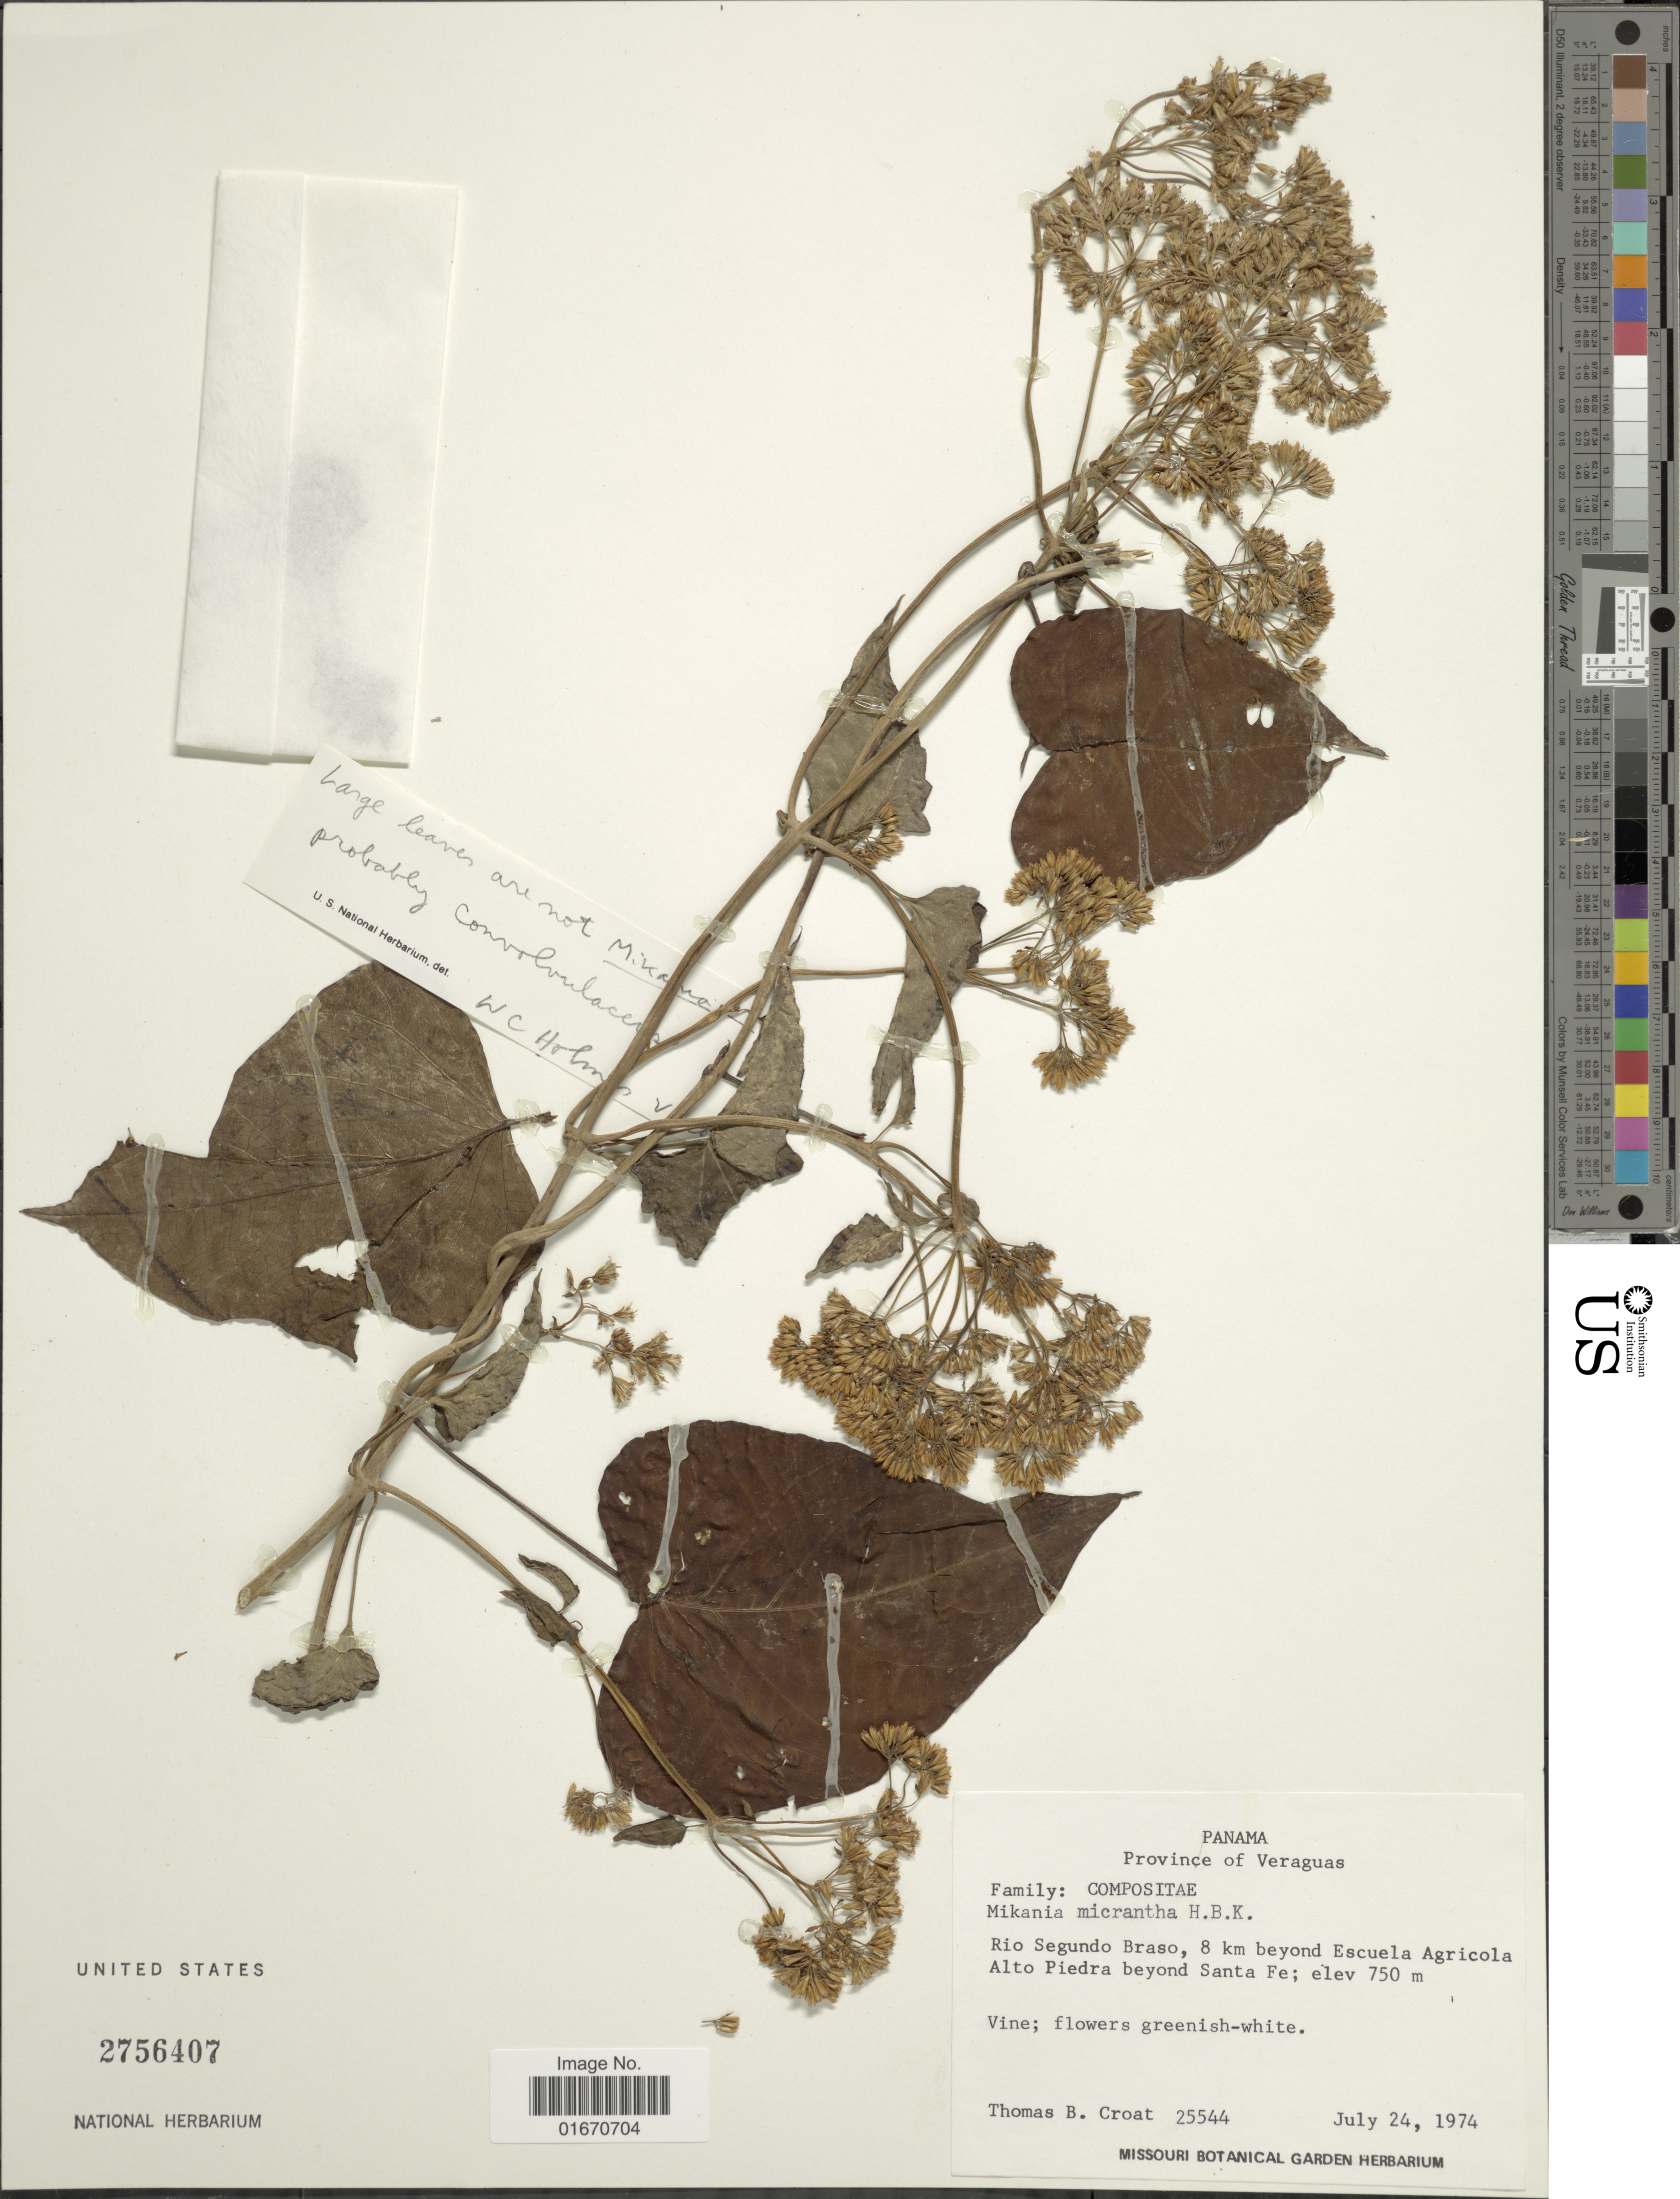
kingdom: Plantae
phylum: Tracheophyta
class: Magnoliopsida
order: Asterales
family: Asteraceae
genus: Mikania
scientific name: Mikania micrantha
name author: Kunth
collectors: T. B. Croat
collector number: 25544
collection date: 1974-07-24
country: Panama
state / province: Veraguas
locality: Rio Segundo Braso, 8 km beyond Escuela Agricola Alto Piedra beyond Santa Fe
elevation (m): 750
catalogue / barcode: US 2756407